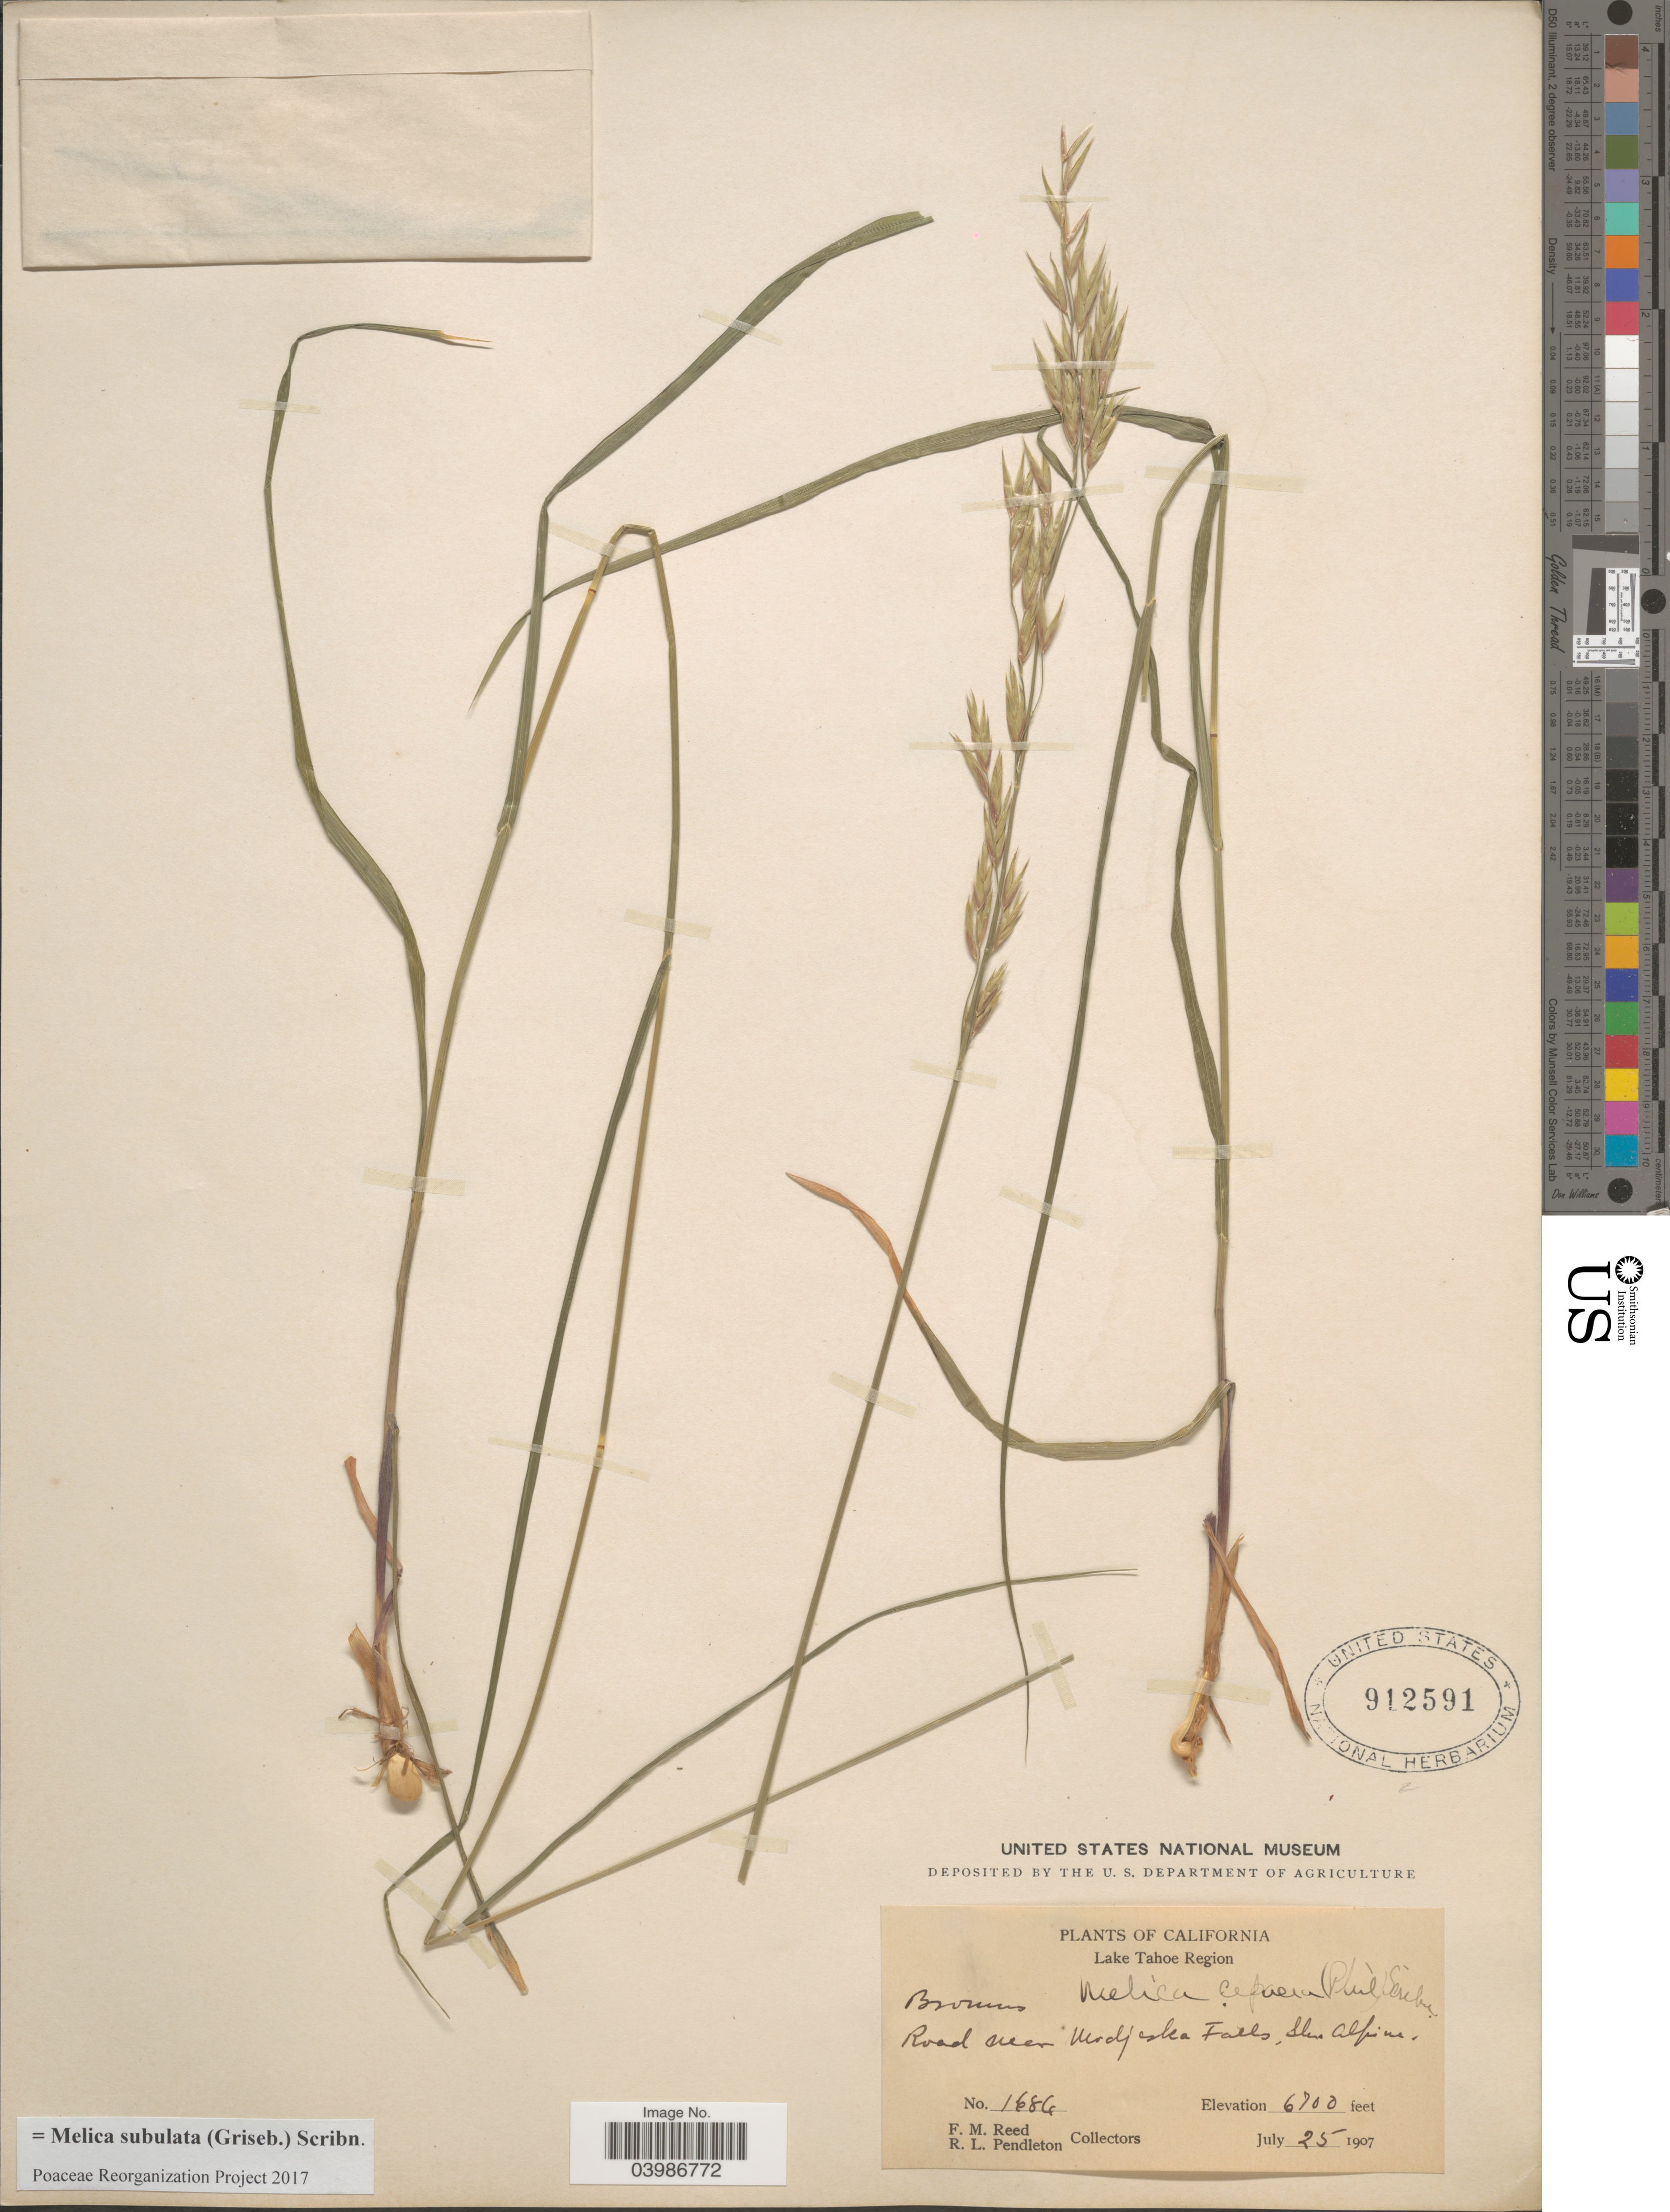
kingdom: Plantae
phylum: Tracheophyta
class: Liliopsida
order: Poales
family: Poaceae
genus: Melica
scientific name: Melica subulata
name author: (Griseb.) Scribn.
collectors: F. Reed & R. Pendleton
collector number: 1686*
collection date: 1907-07-25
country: United States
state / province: California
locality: Lake Tahoe Region. Road near Modjeska Falls, Glen Alpine.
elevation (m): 2042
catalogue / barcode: US 912591